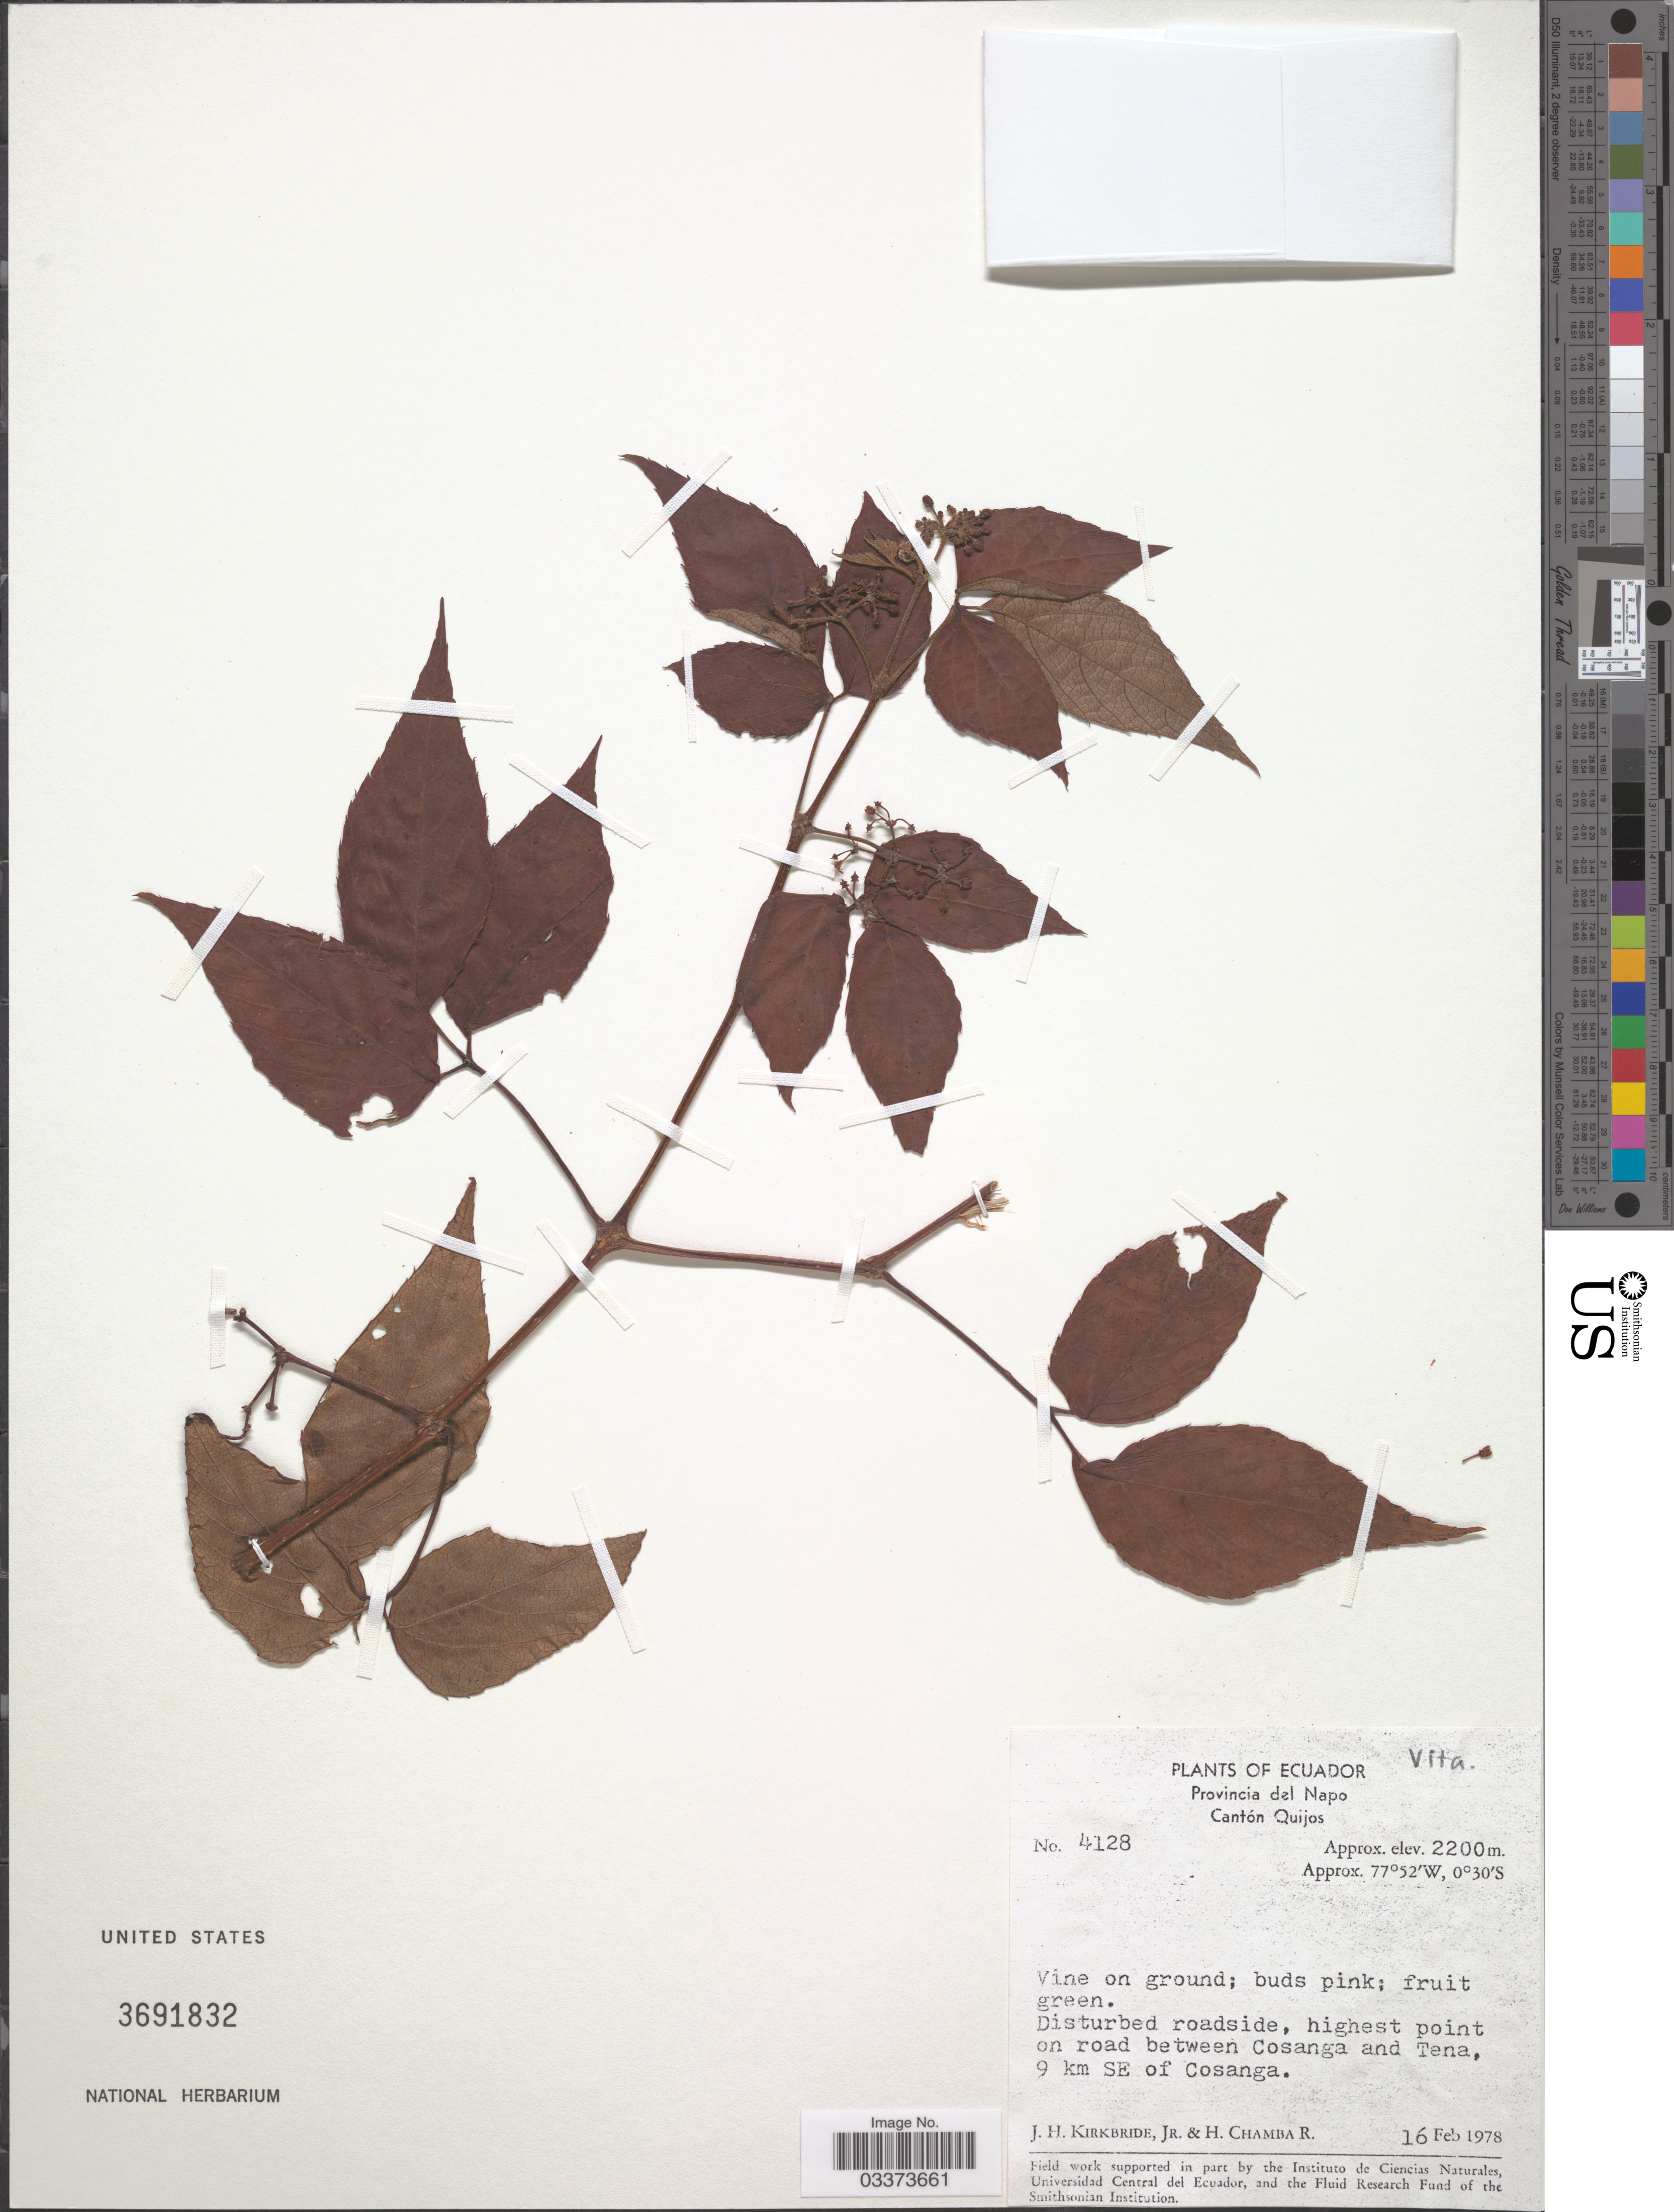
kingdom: Plantae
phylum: Tracheophyta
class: Magnoliopsida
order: Vitales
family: Vitaceae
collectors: J. H. Kirkbride & H. Chamba R.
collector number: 4128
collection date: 1978-02-16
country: Ecuador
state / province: Napo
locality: Cantón Quijos. Highest point on road between Cosanga and Tena, 9 km SE of Cosanga.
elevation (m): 2200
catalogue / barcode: US 3691832